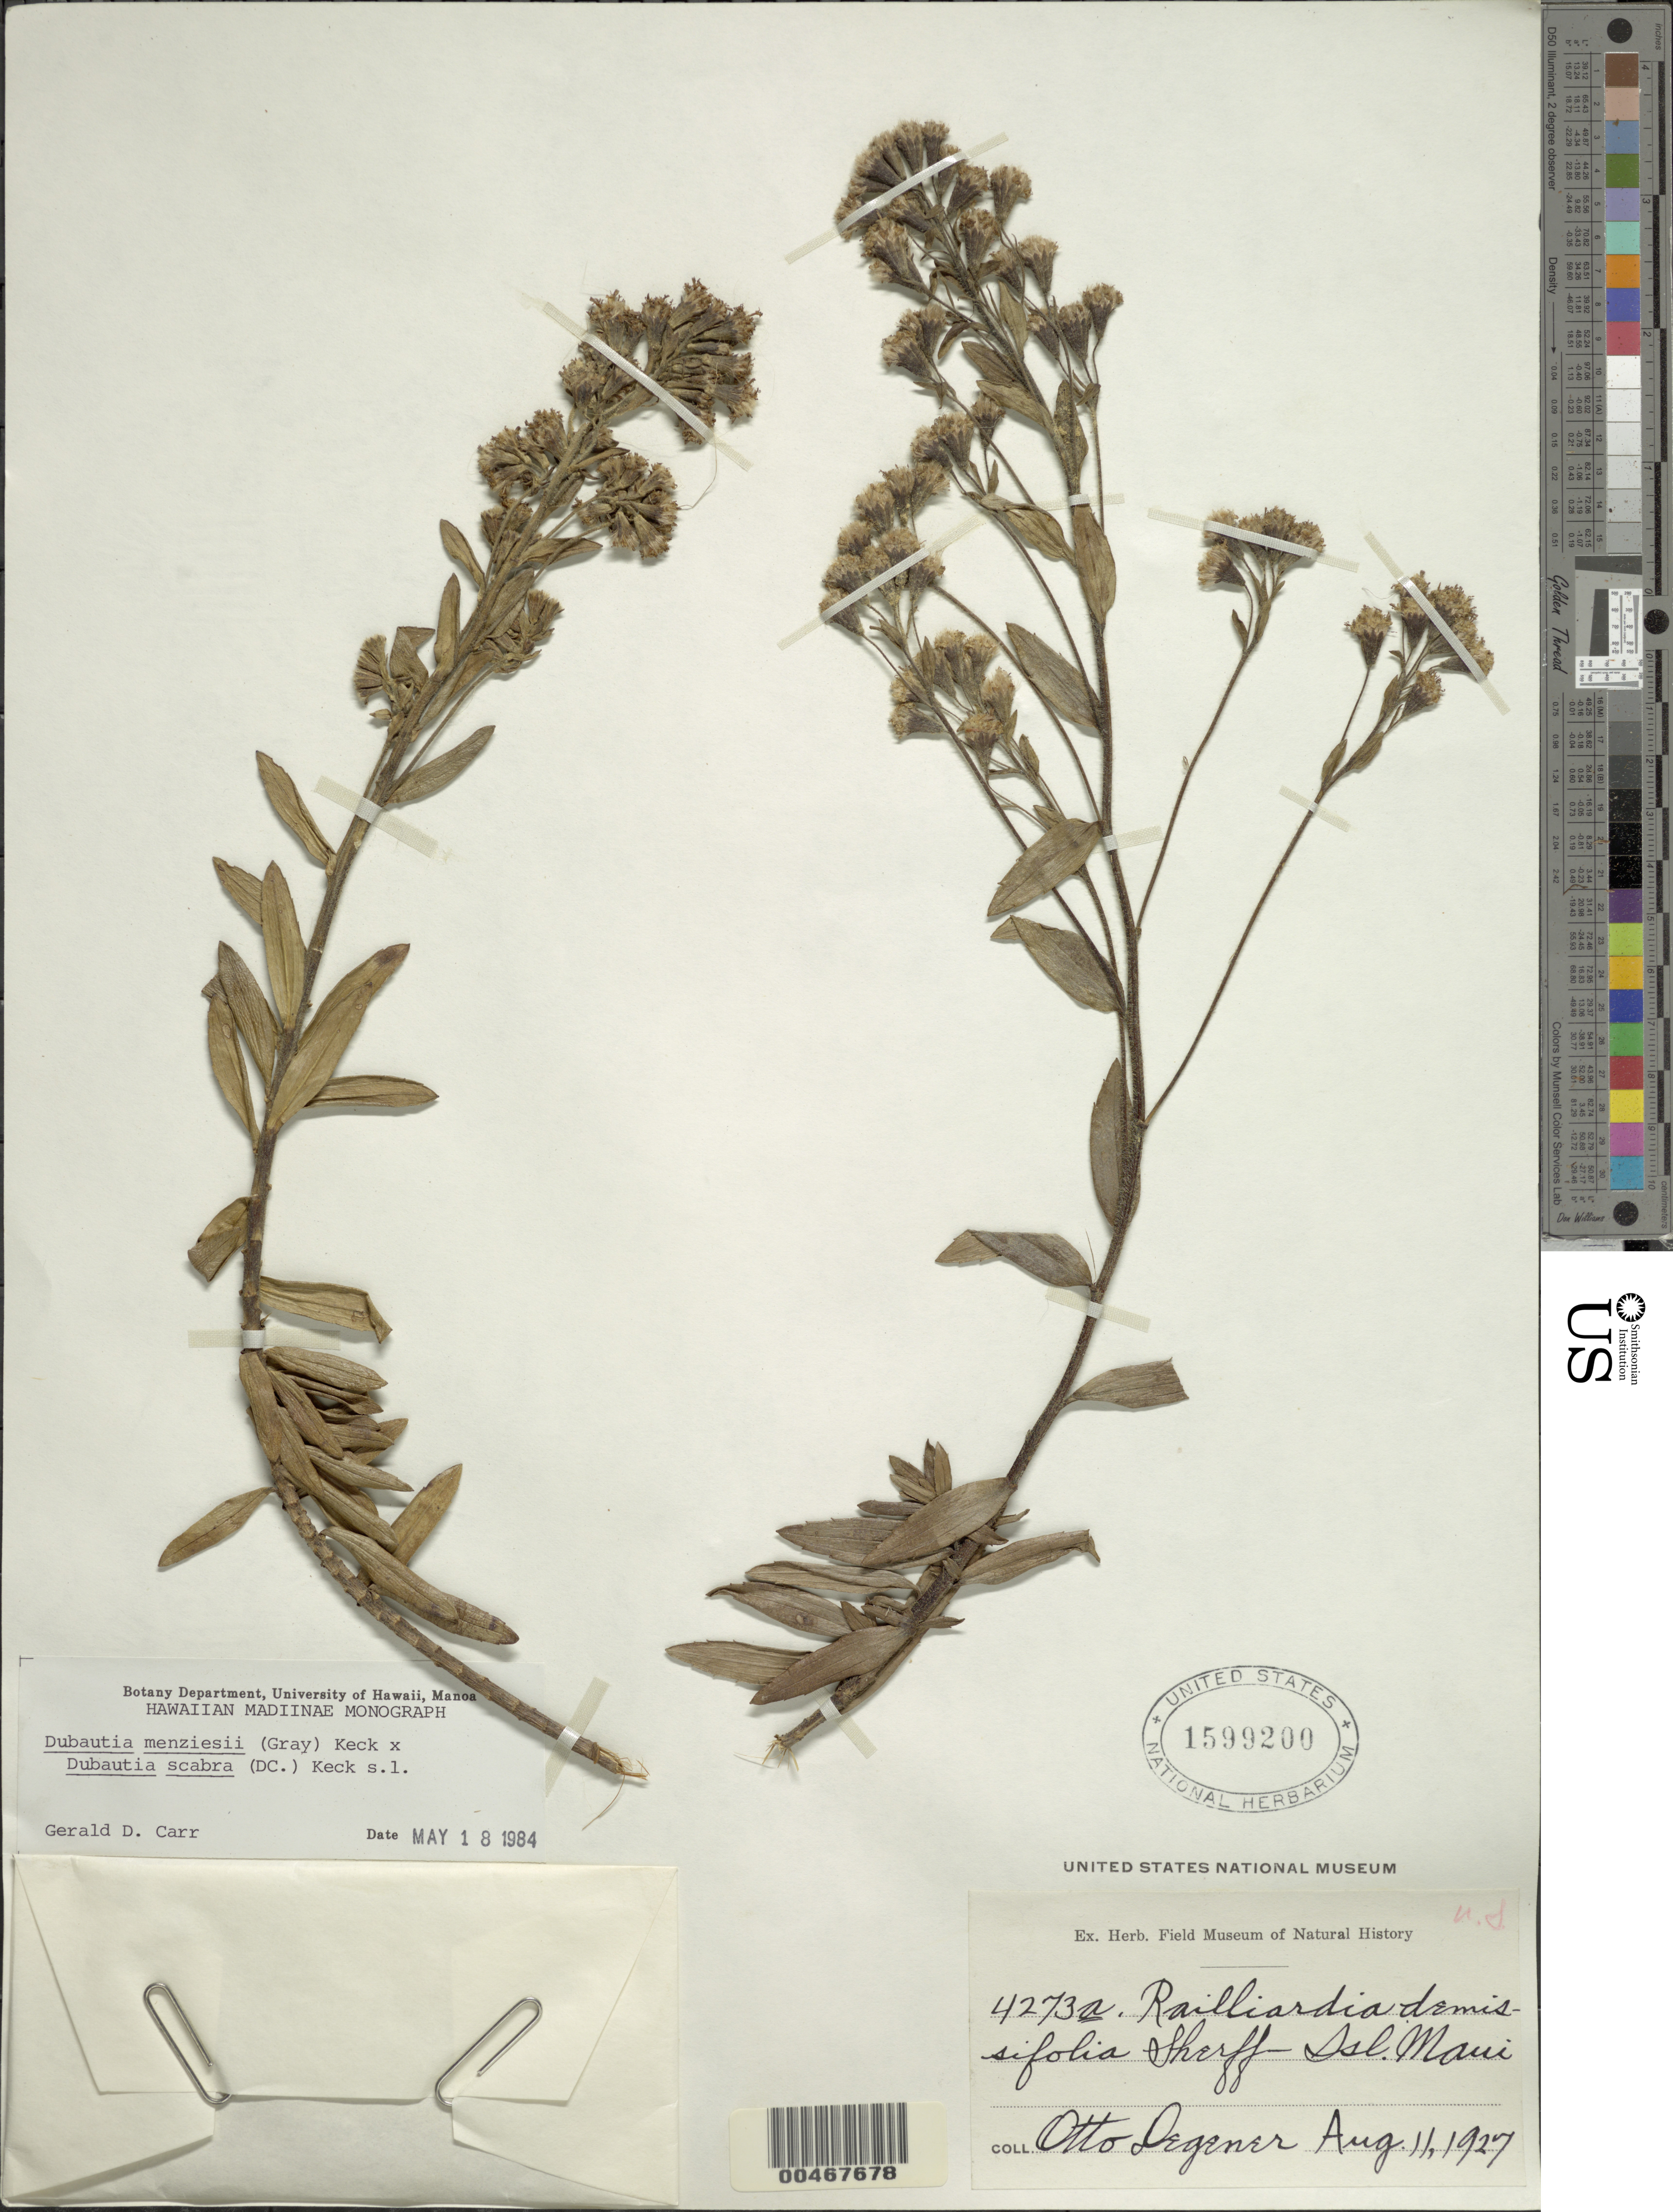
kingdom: Plantae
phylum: Tracheophyta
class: Magnoliopsida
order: Asterales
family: Asteraceae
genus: Dubautia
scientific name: Dubautia menziesii x D. scabra (DC.) D.D. Keck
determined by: Carr, G. D.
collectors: O. Degener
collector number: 4273a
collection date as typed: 11 Aug 1927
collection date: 1927-08-11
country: United States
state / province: Hawaii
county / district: Maui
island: Maui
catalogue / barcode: US 1599200